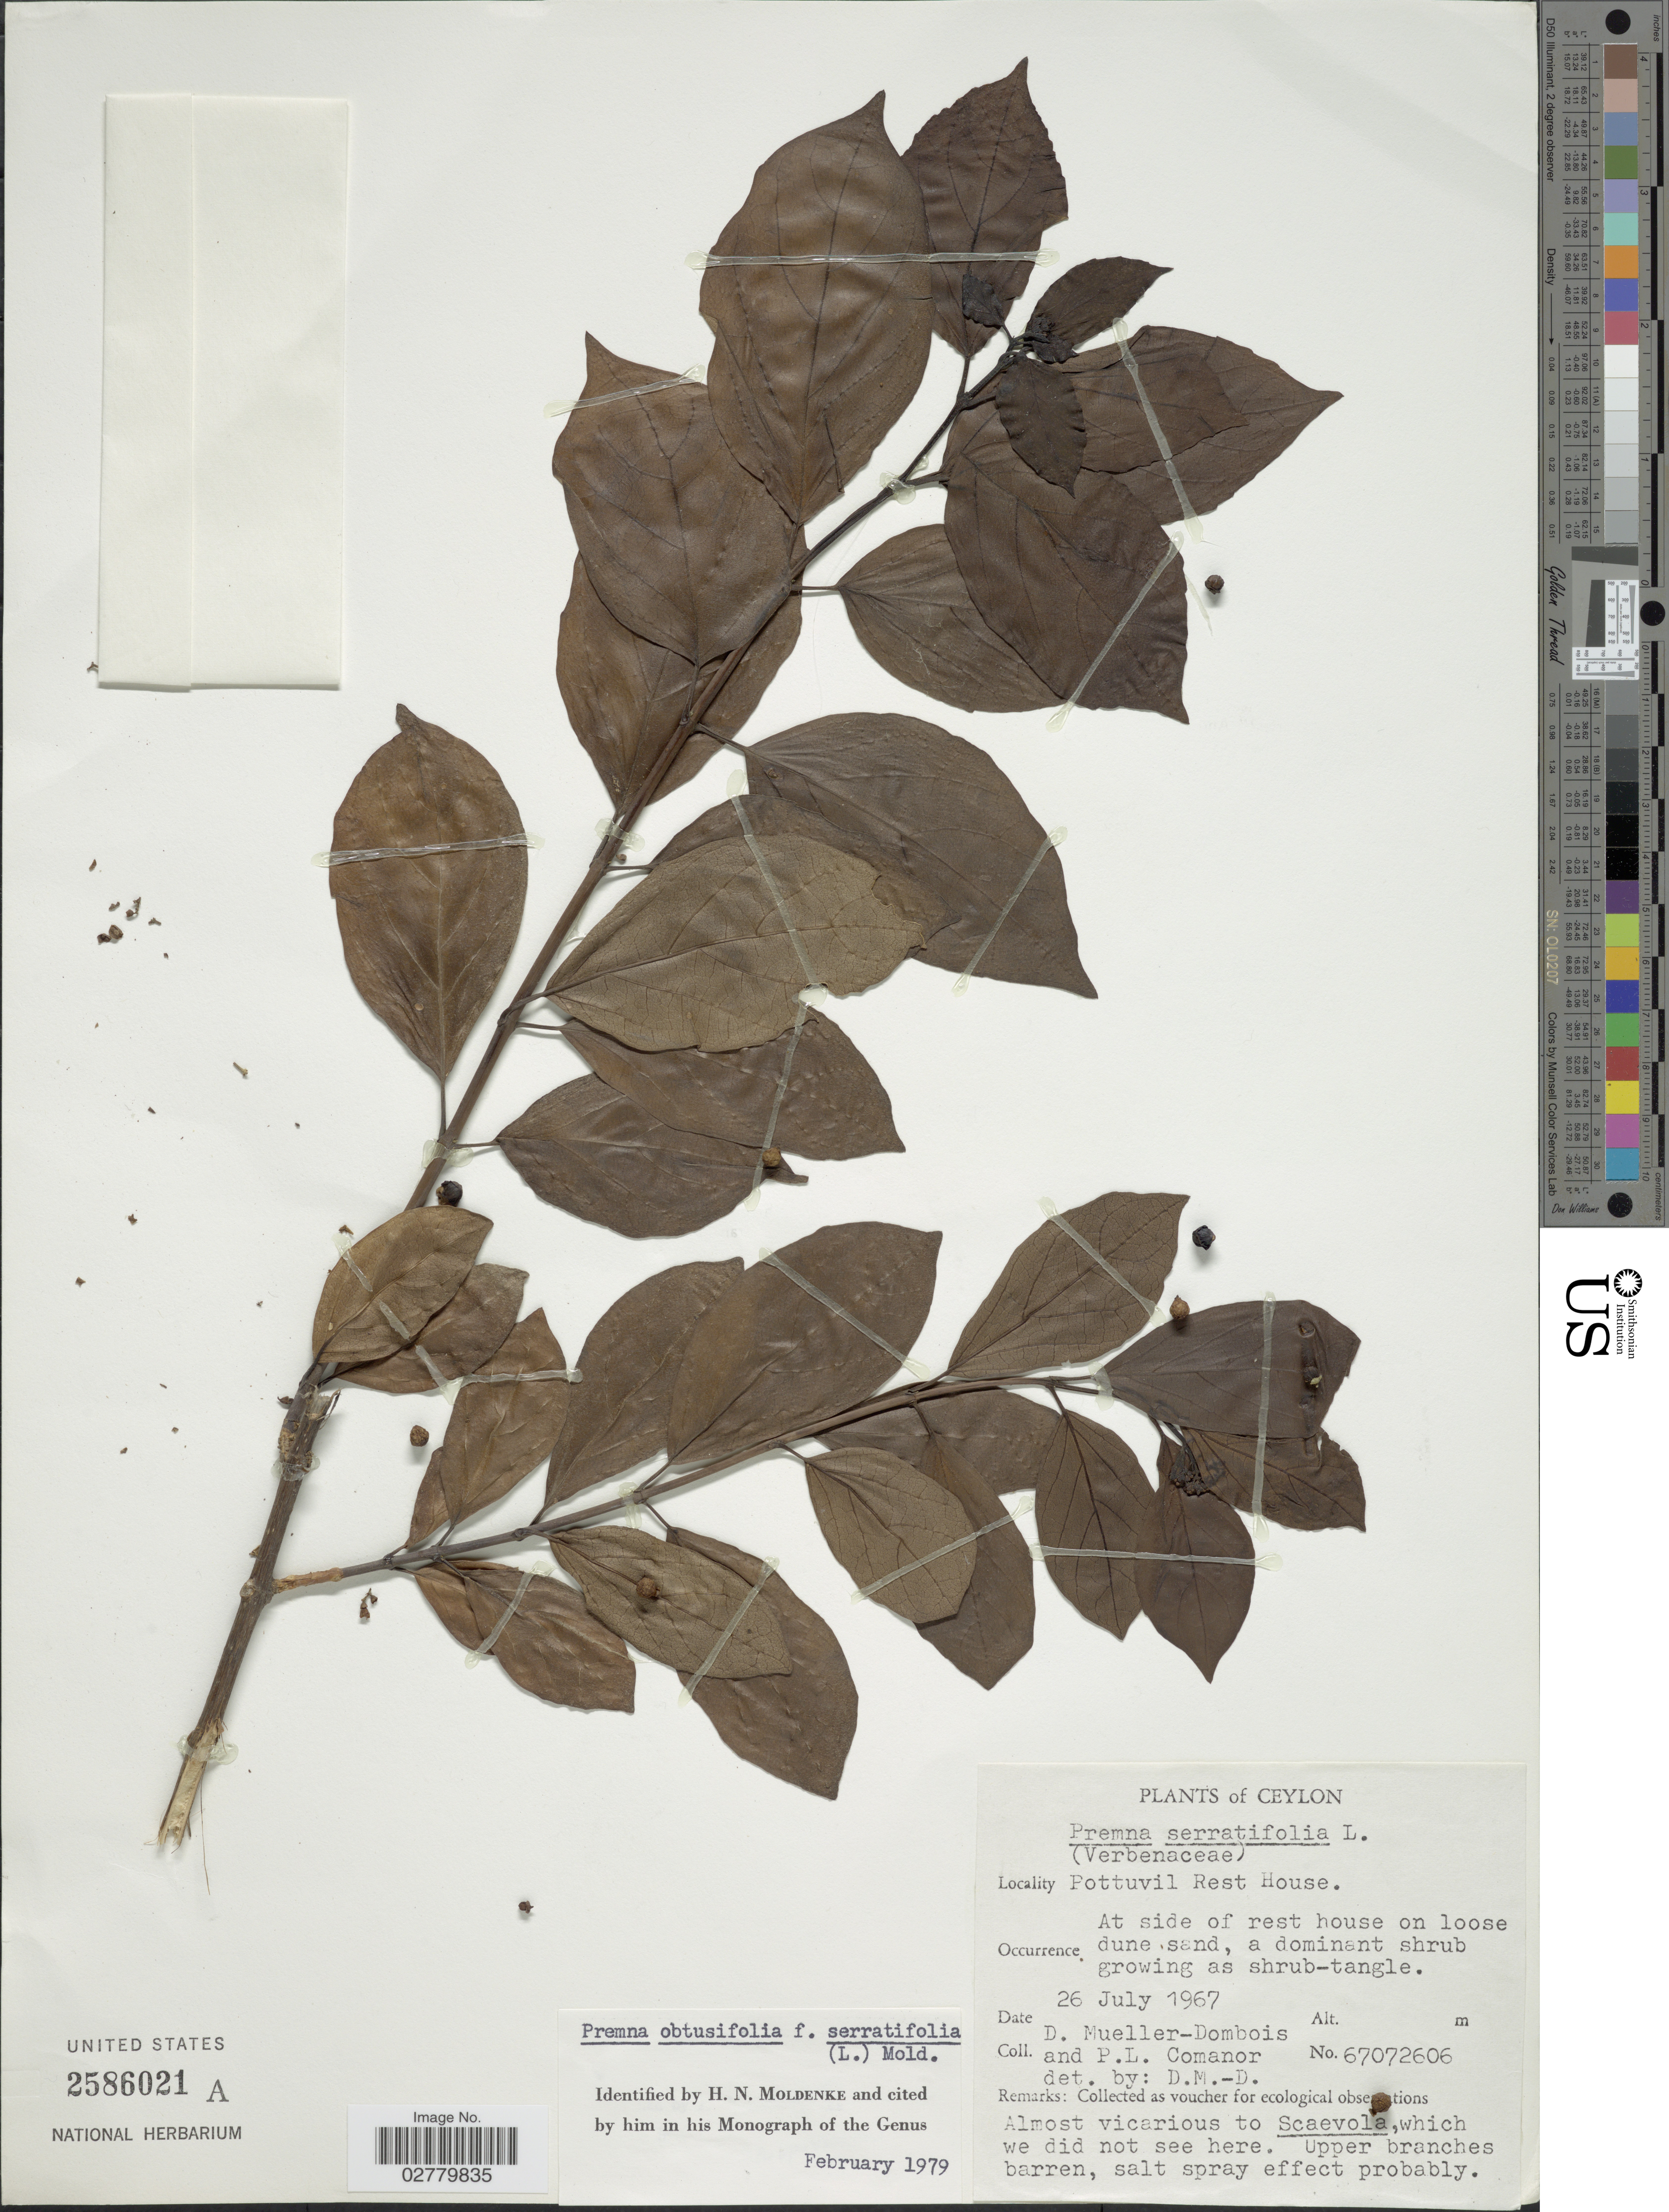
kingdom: Plantae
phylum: Tracheophyta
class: Magnoliopsida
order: Lamiales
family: Lamiaceae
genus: Premna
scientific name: Premna obtusifolia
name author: R. Br.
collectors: D. Mueller-Dombois & P. Comanor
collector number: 67072606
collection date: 1967-07-26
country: Sri Lanka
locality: Ceylon. Pottuvil Rest House.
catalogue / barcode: US 2586021A